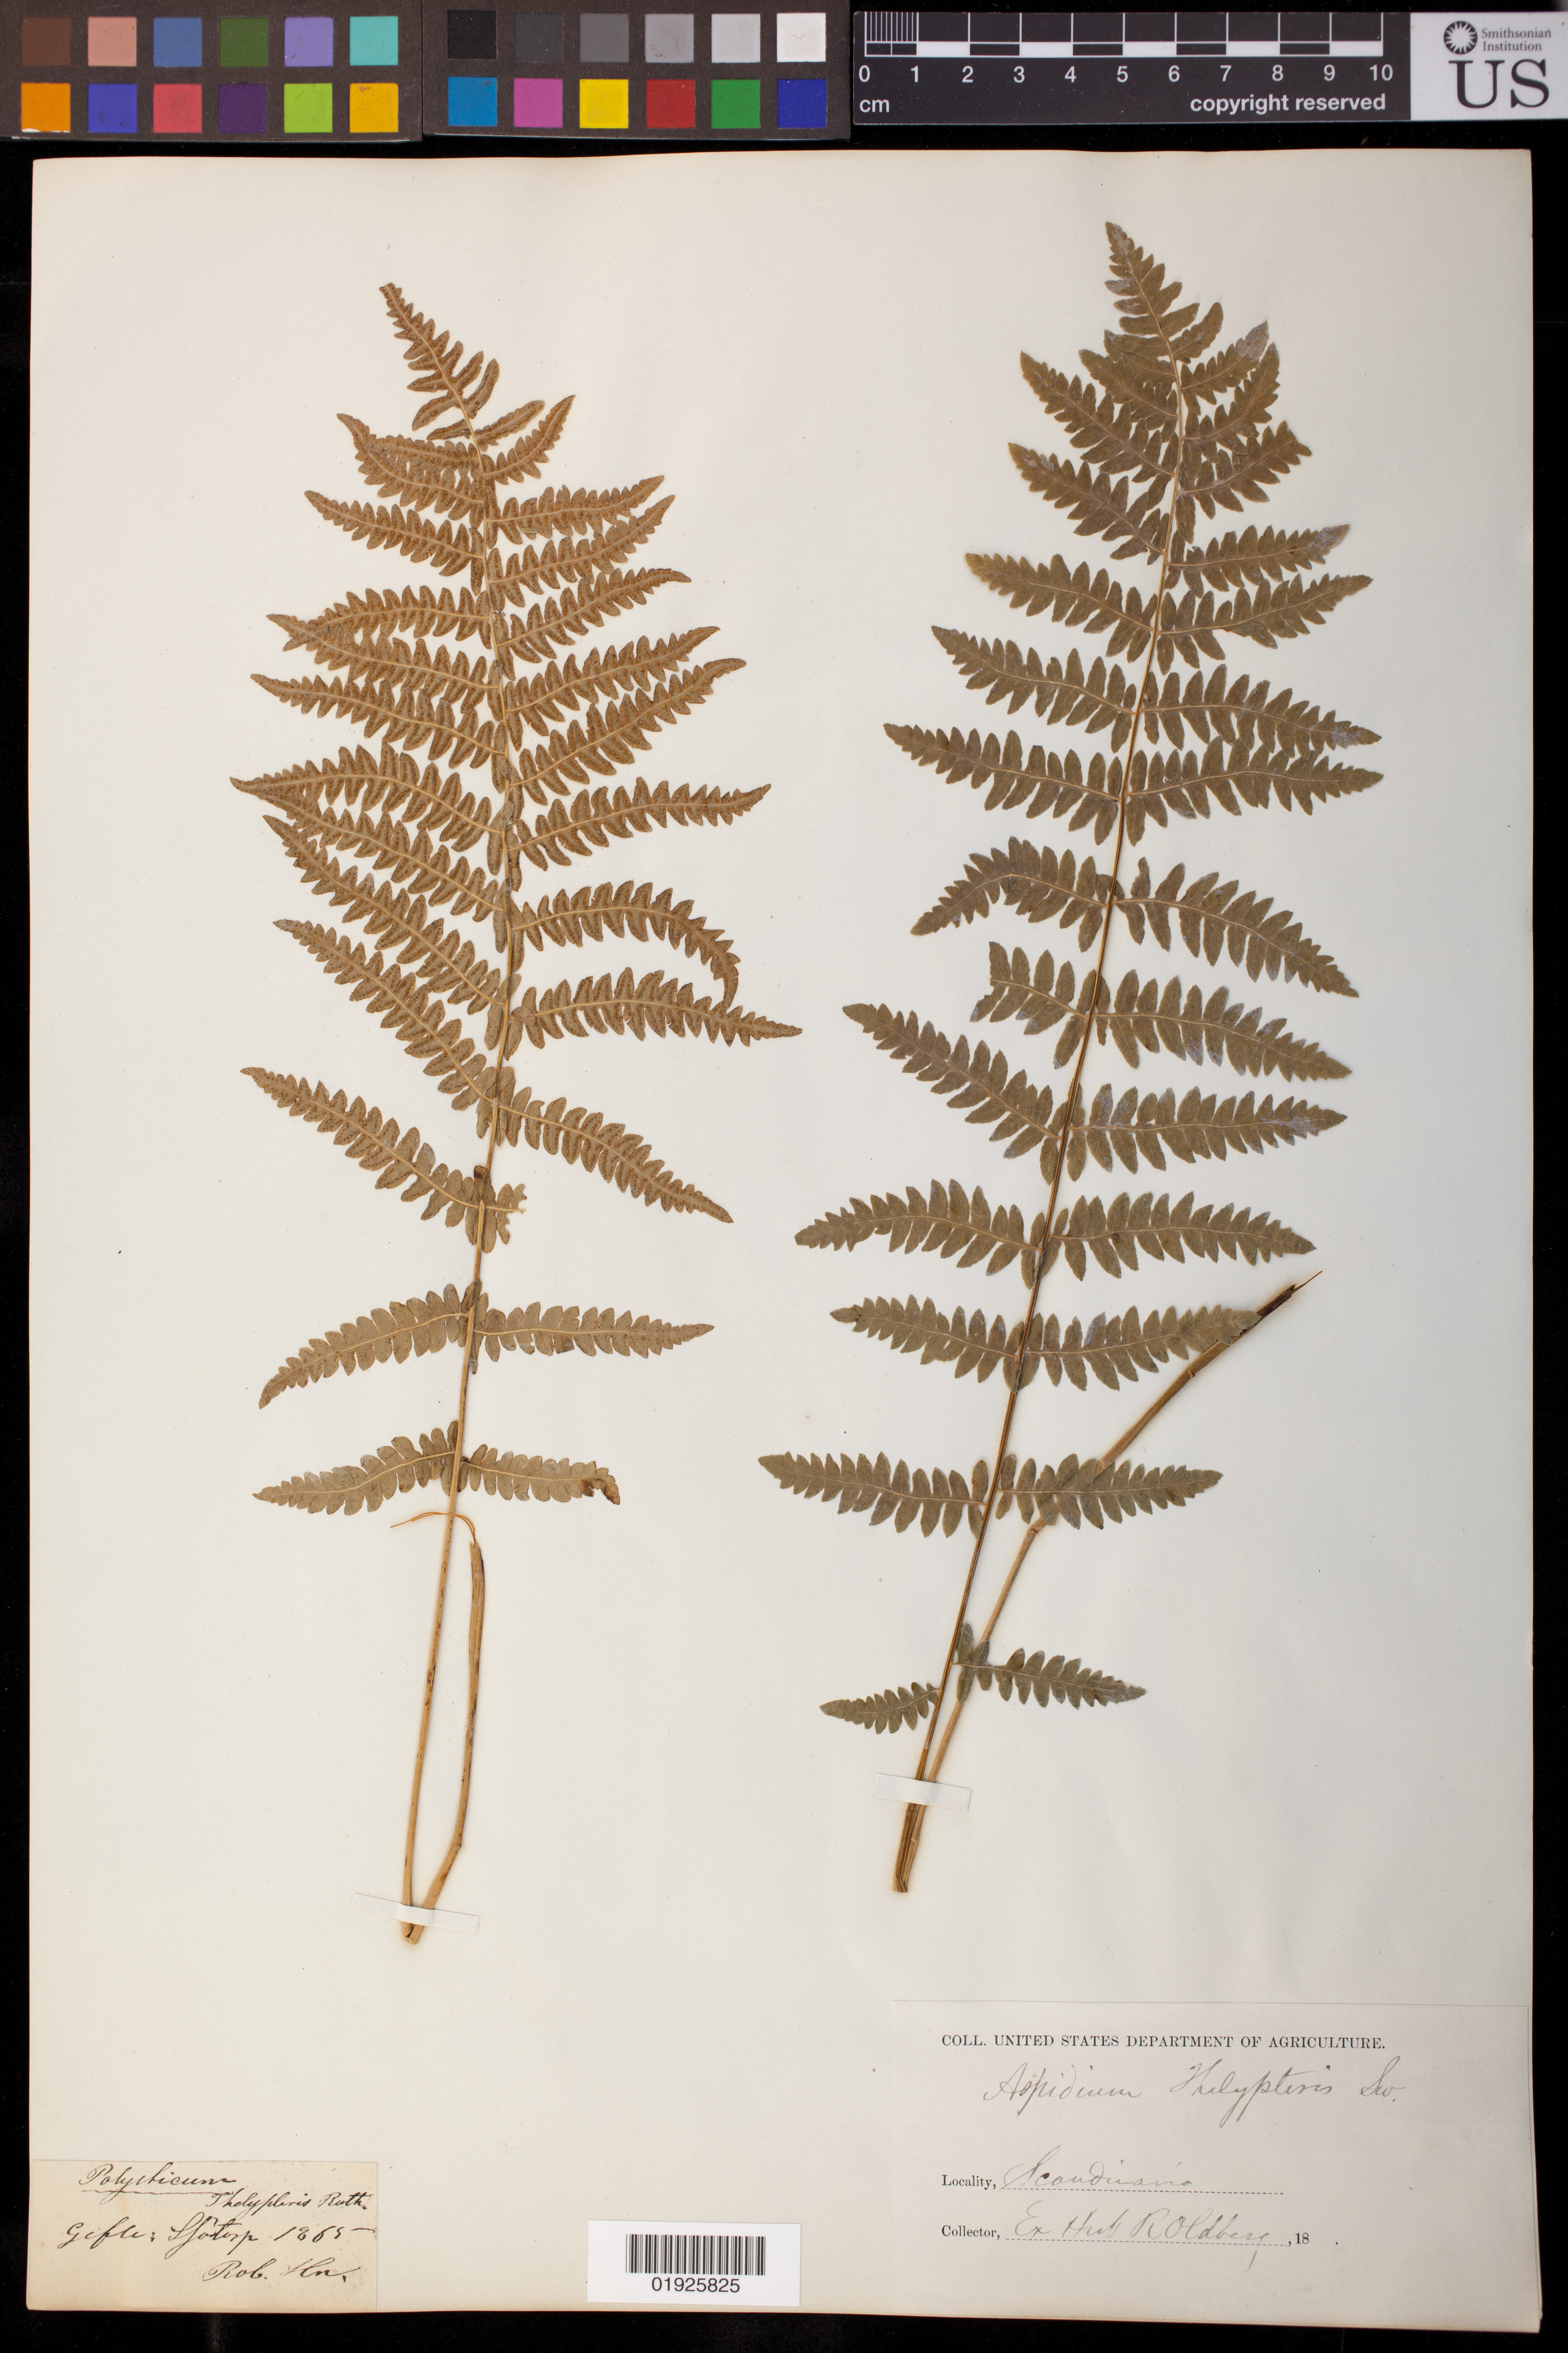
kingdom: Plantae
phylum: Tracheophyta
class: Polypodiopsida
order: Polypodiales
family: Thelypteridaceae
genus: Thelypteris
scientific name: Thelypteris palustris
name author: (Salisb.) Schott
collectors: ex herb. Roldberg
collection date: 1865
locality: Scandinavia. Gefte; Llotop. [interpreted]